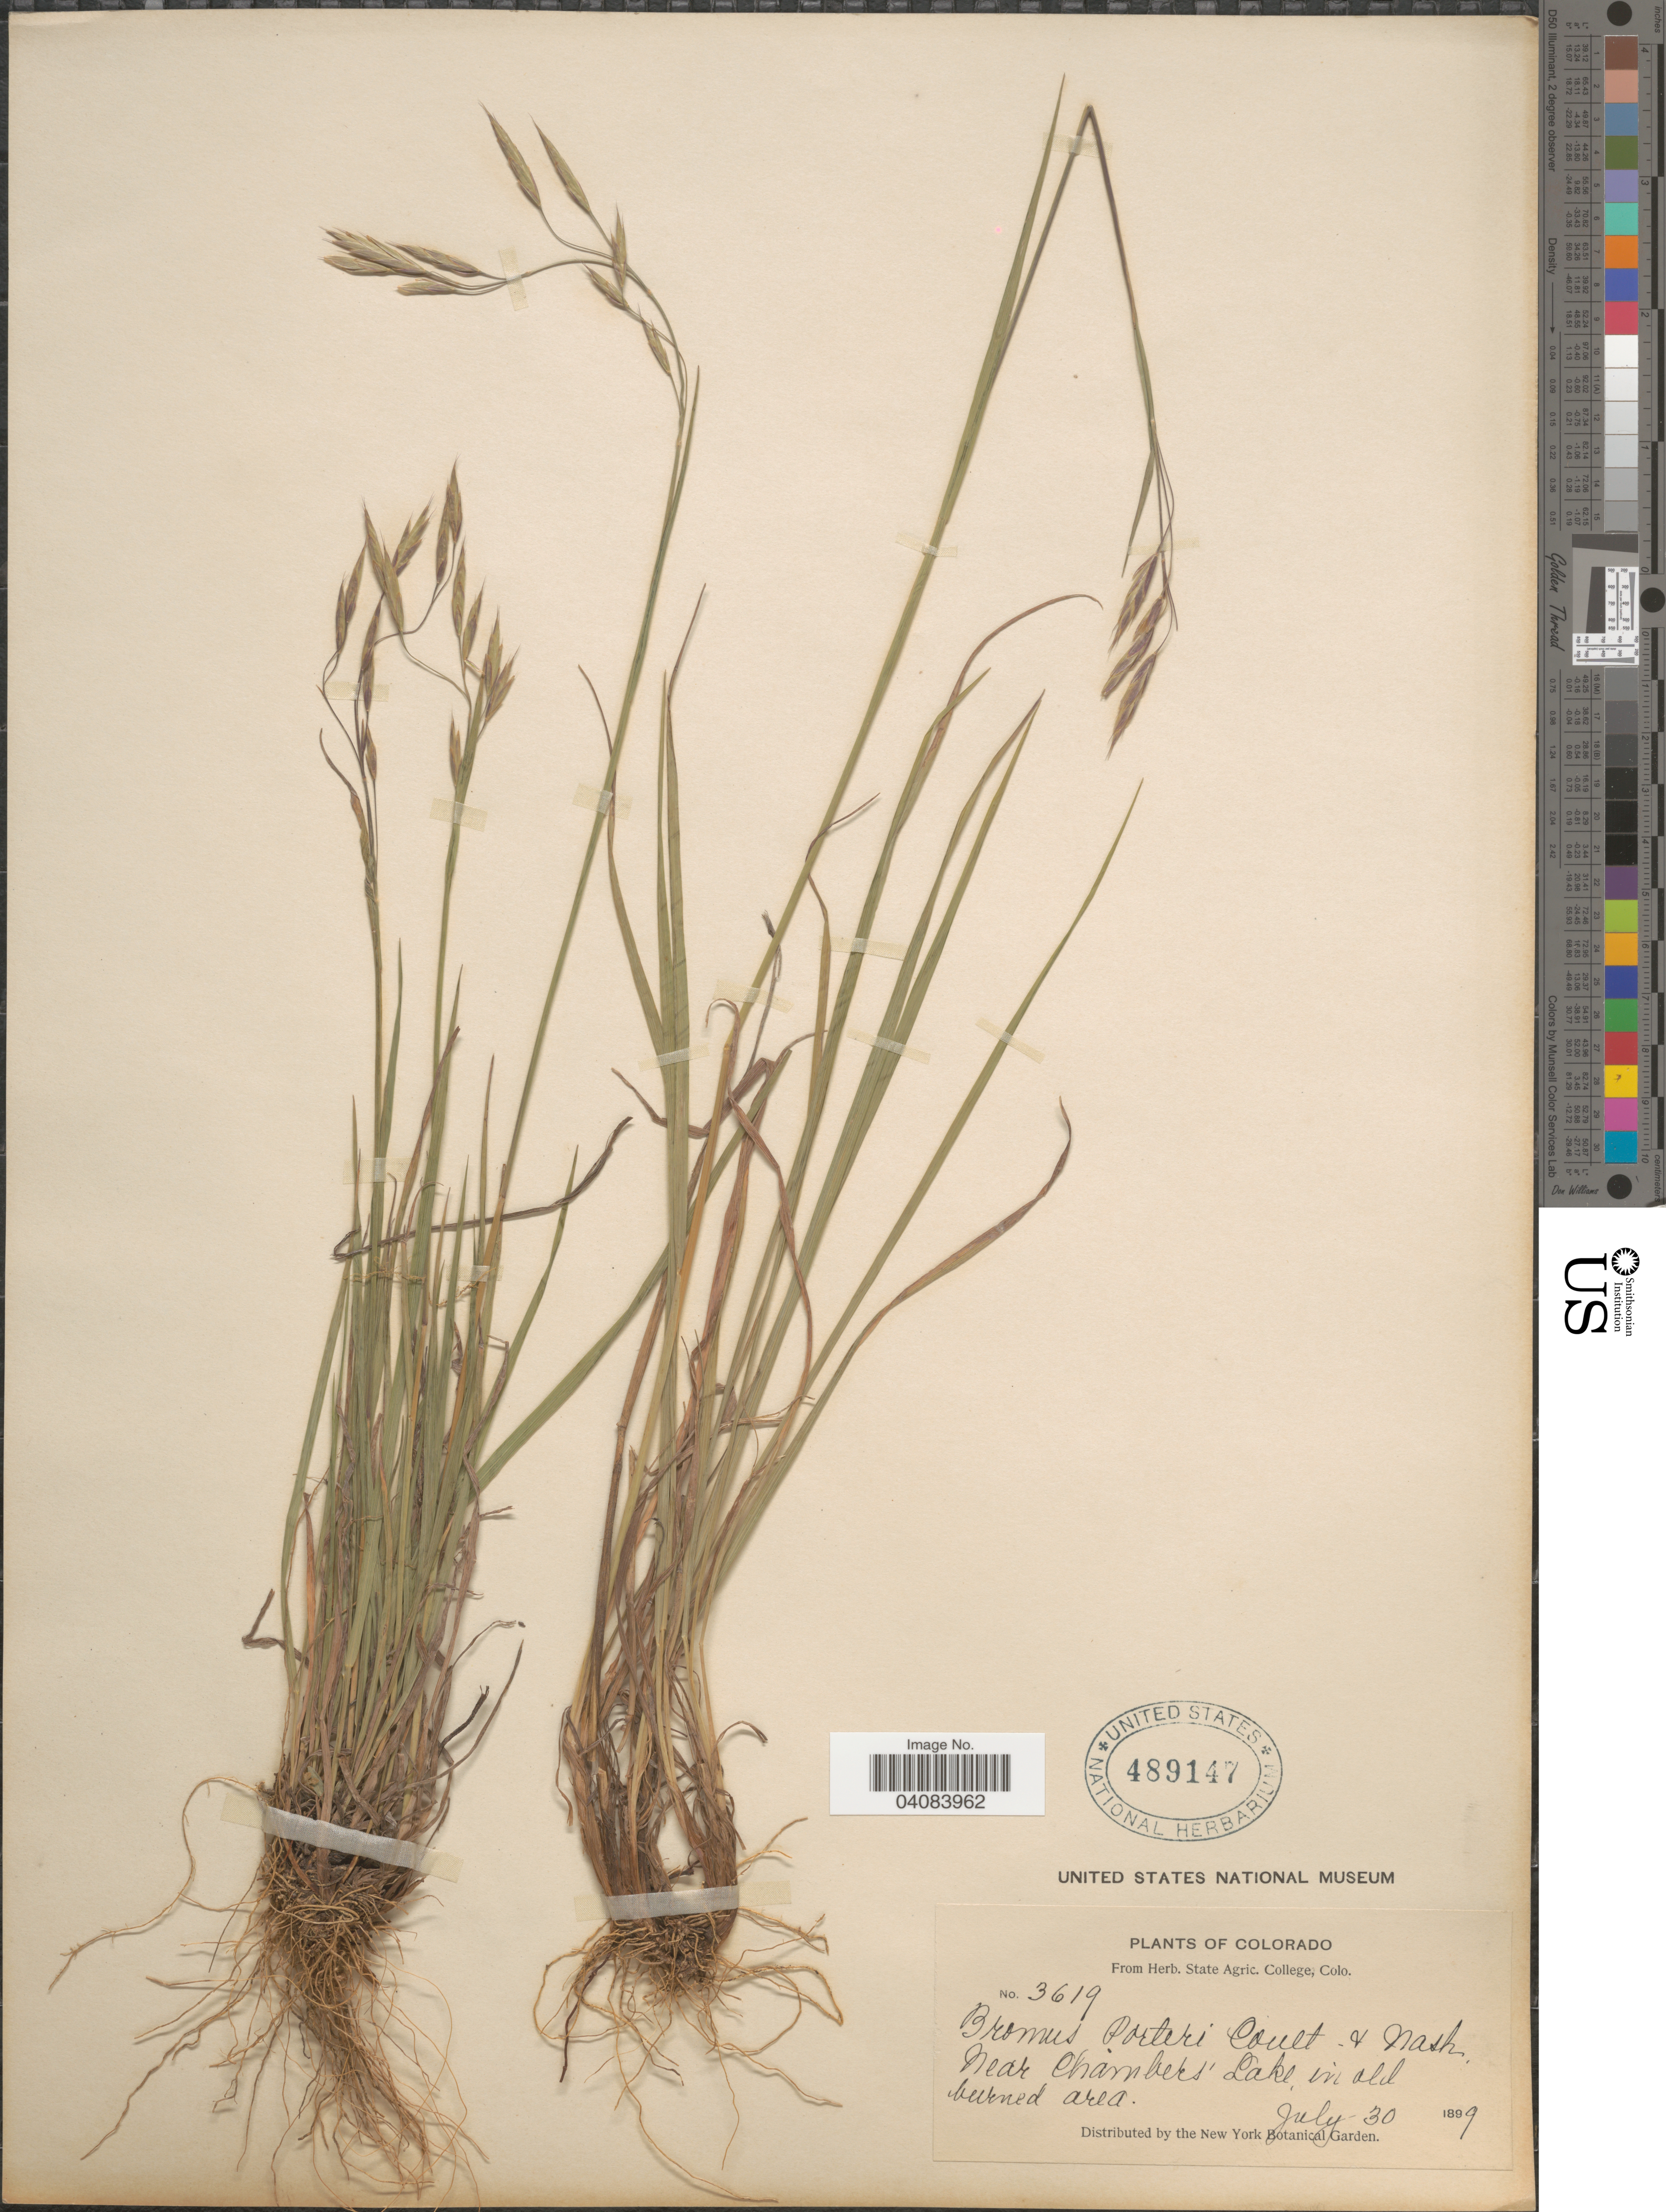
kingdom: Plantae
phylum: Tracheophyta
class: Liliopsida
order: Poales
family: Poaceae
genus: Bromus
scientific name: Bromus porteri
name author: (J.M. Coult.) Nash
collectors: ex herb. State Agric. College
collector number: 3619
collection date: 1899-07-30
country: United States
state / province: Colorado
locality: Near Chambers' Lake, in old burned area.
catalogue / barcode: US 489147